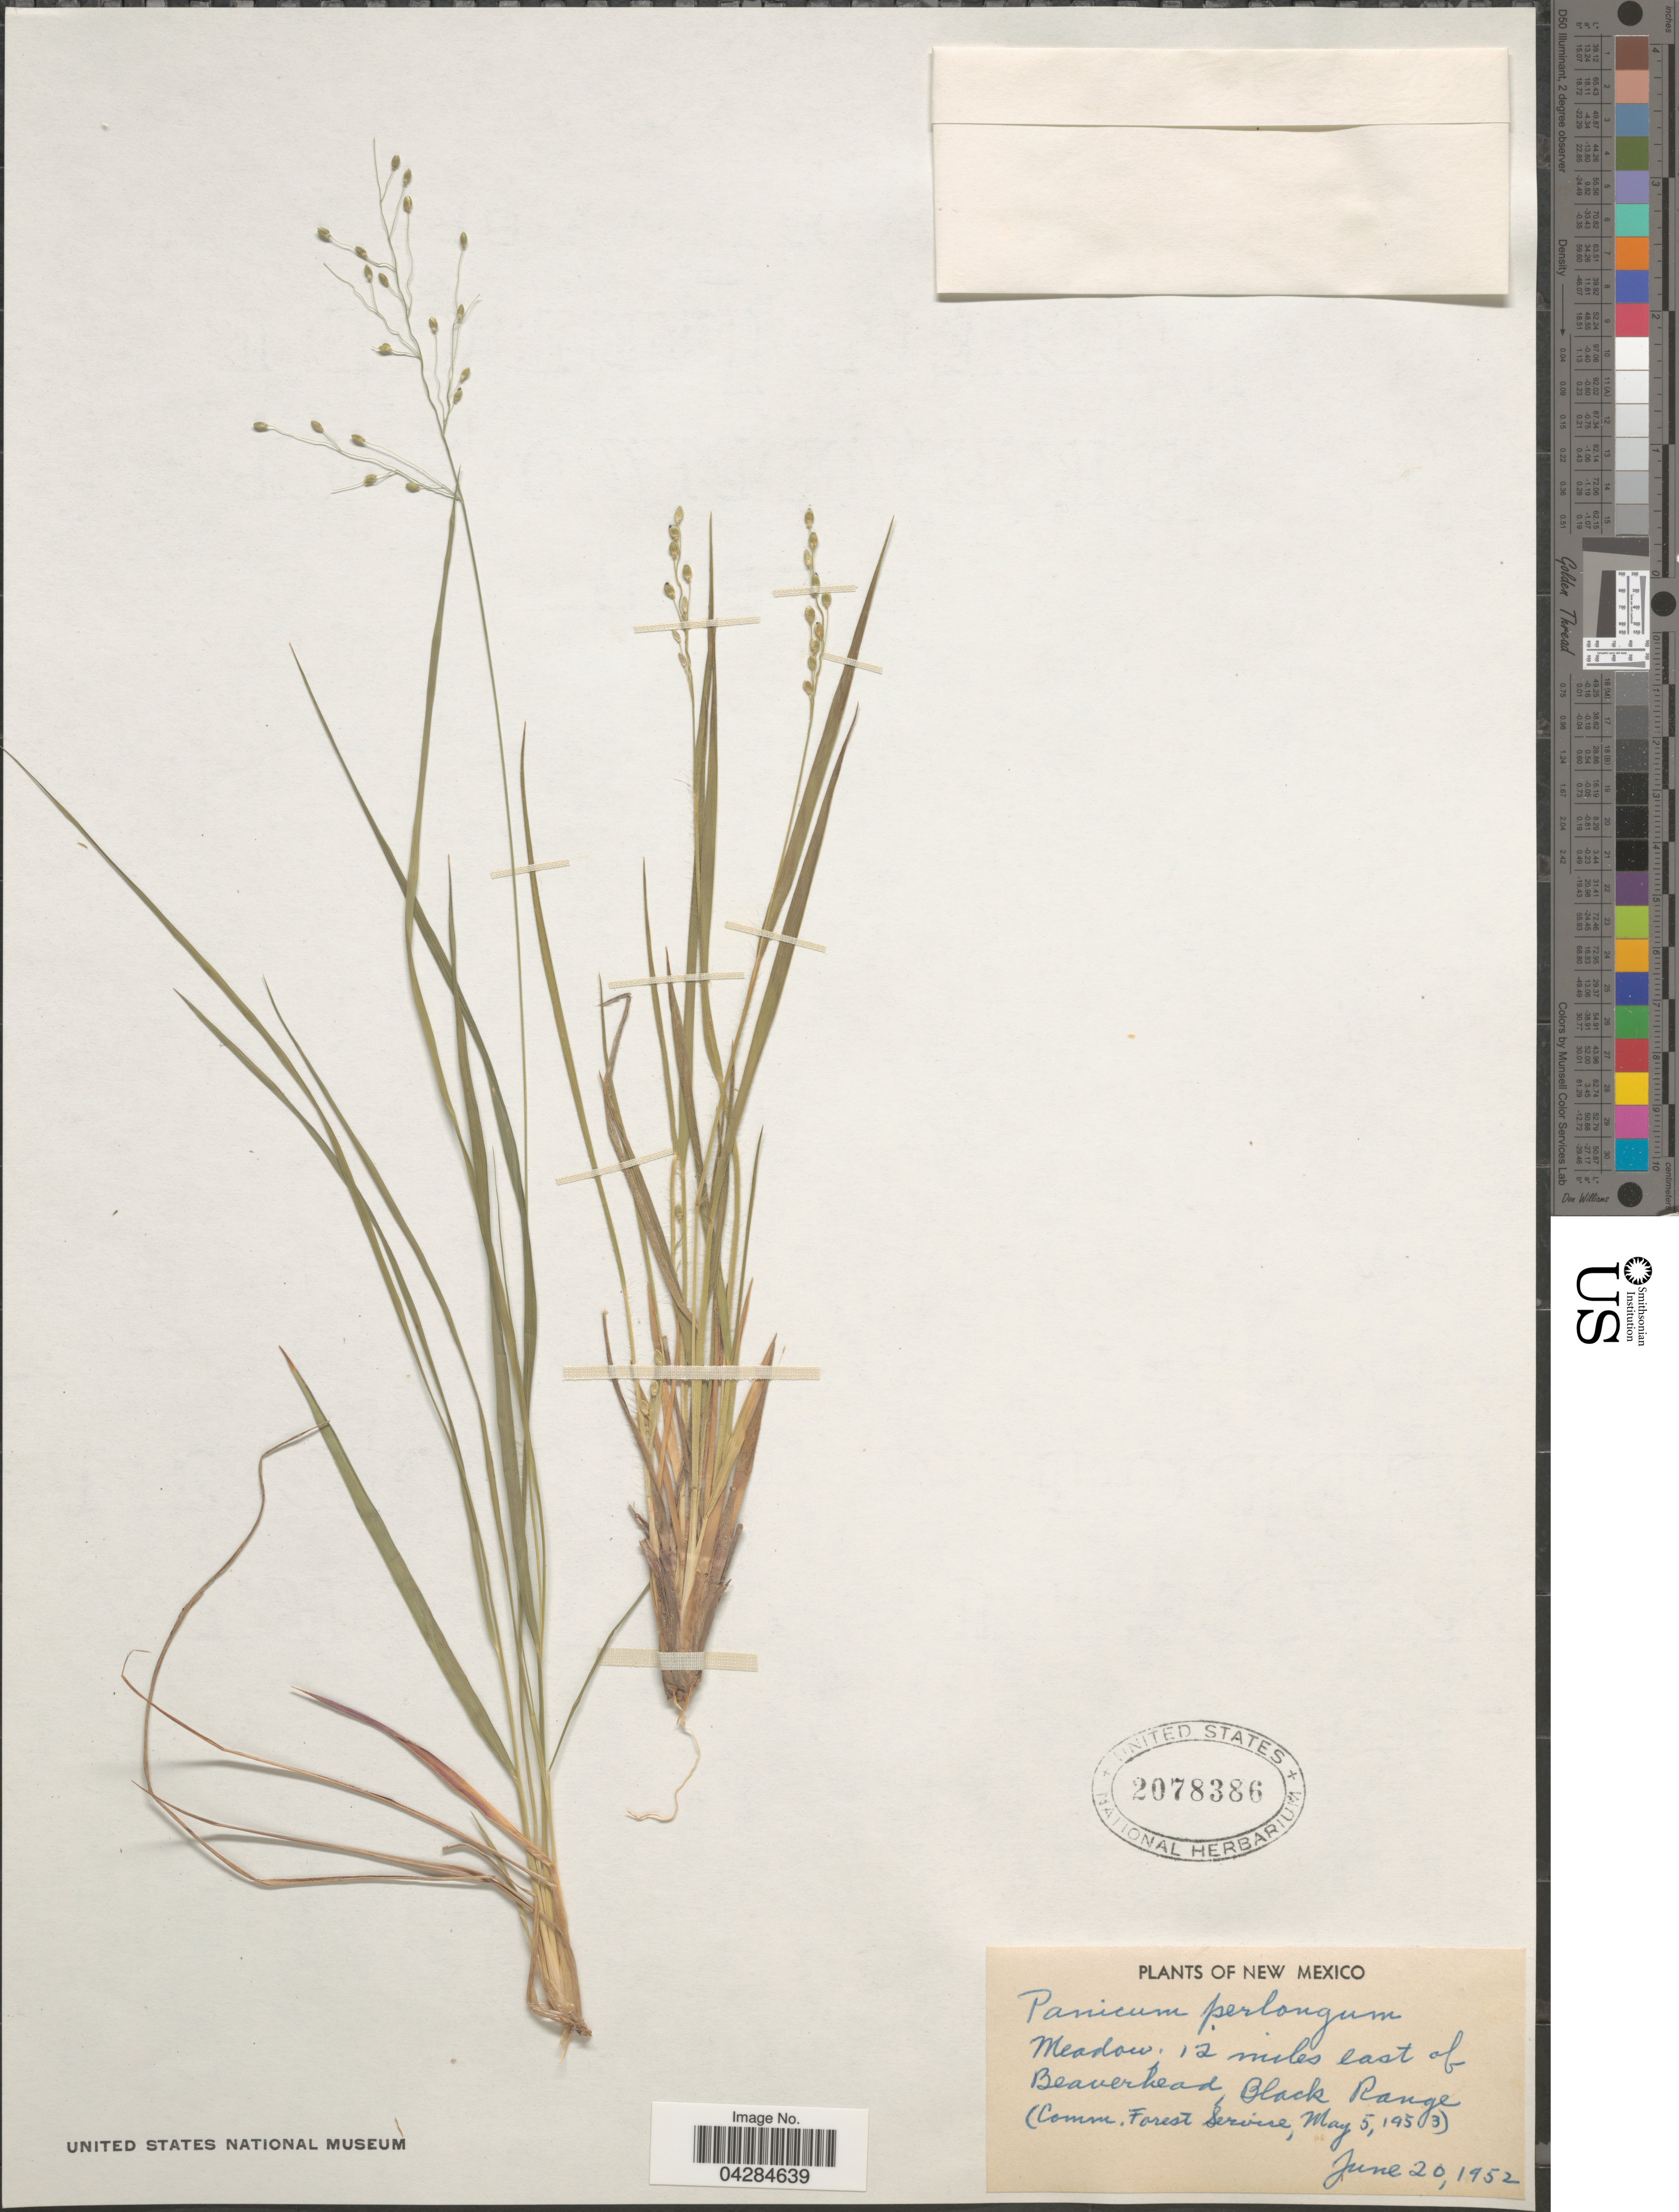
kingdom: Plantae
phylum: Tracheophyta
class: Liliopsida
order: Poales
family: Poaceae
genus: Dichanthelium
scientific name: Dichanthelium perlongum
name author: (Nash) Freckmann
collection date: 1952-06-20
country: United States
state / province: New Mexico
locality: Meadow. 12 miles east of Beaverhead Black Range.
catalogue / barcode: US 2078386